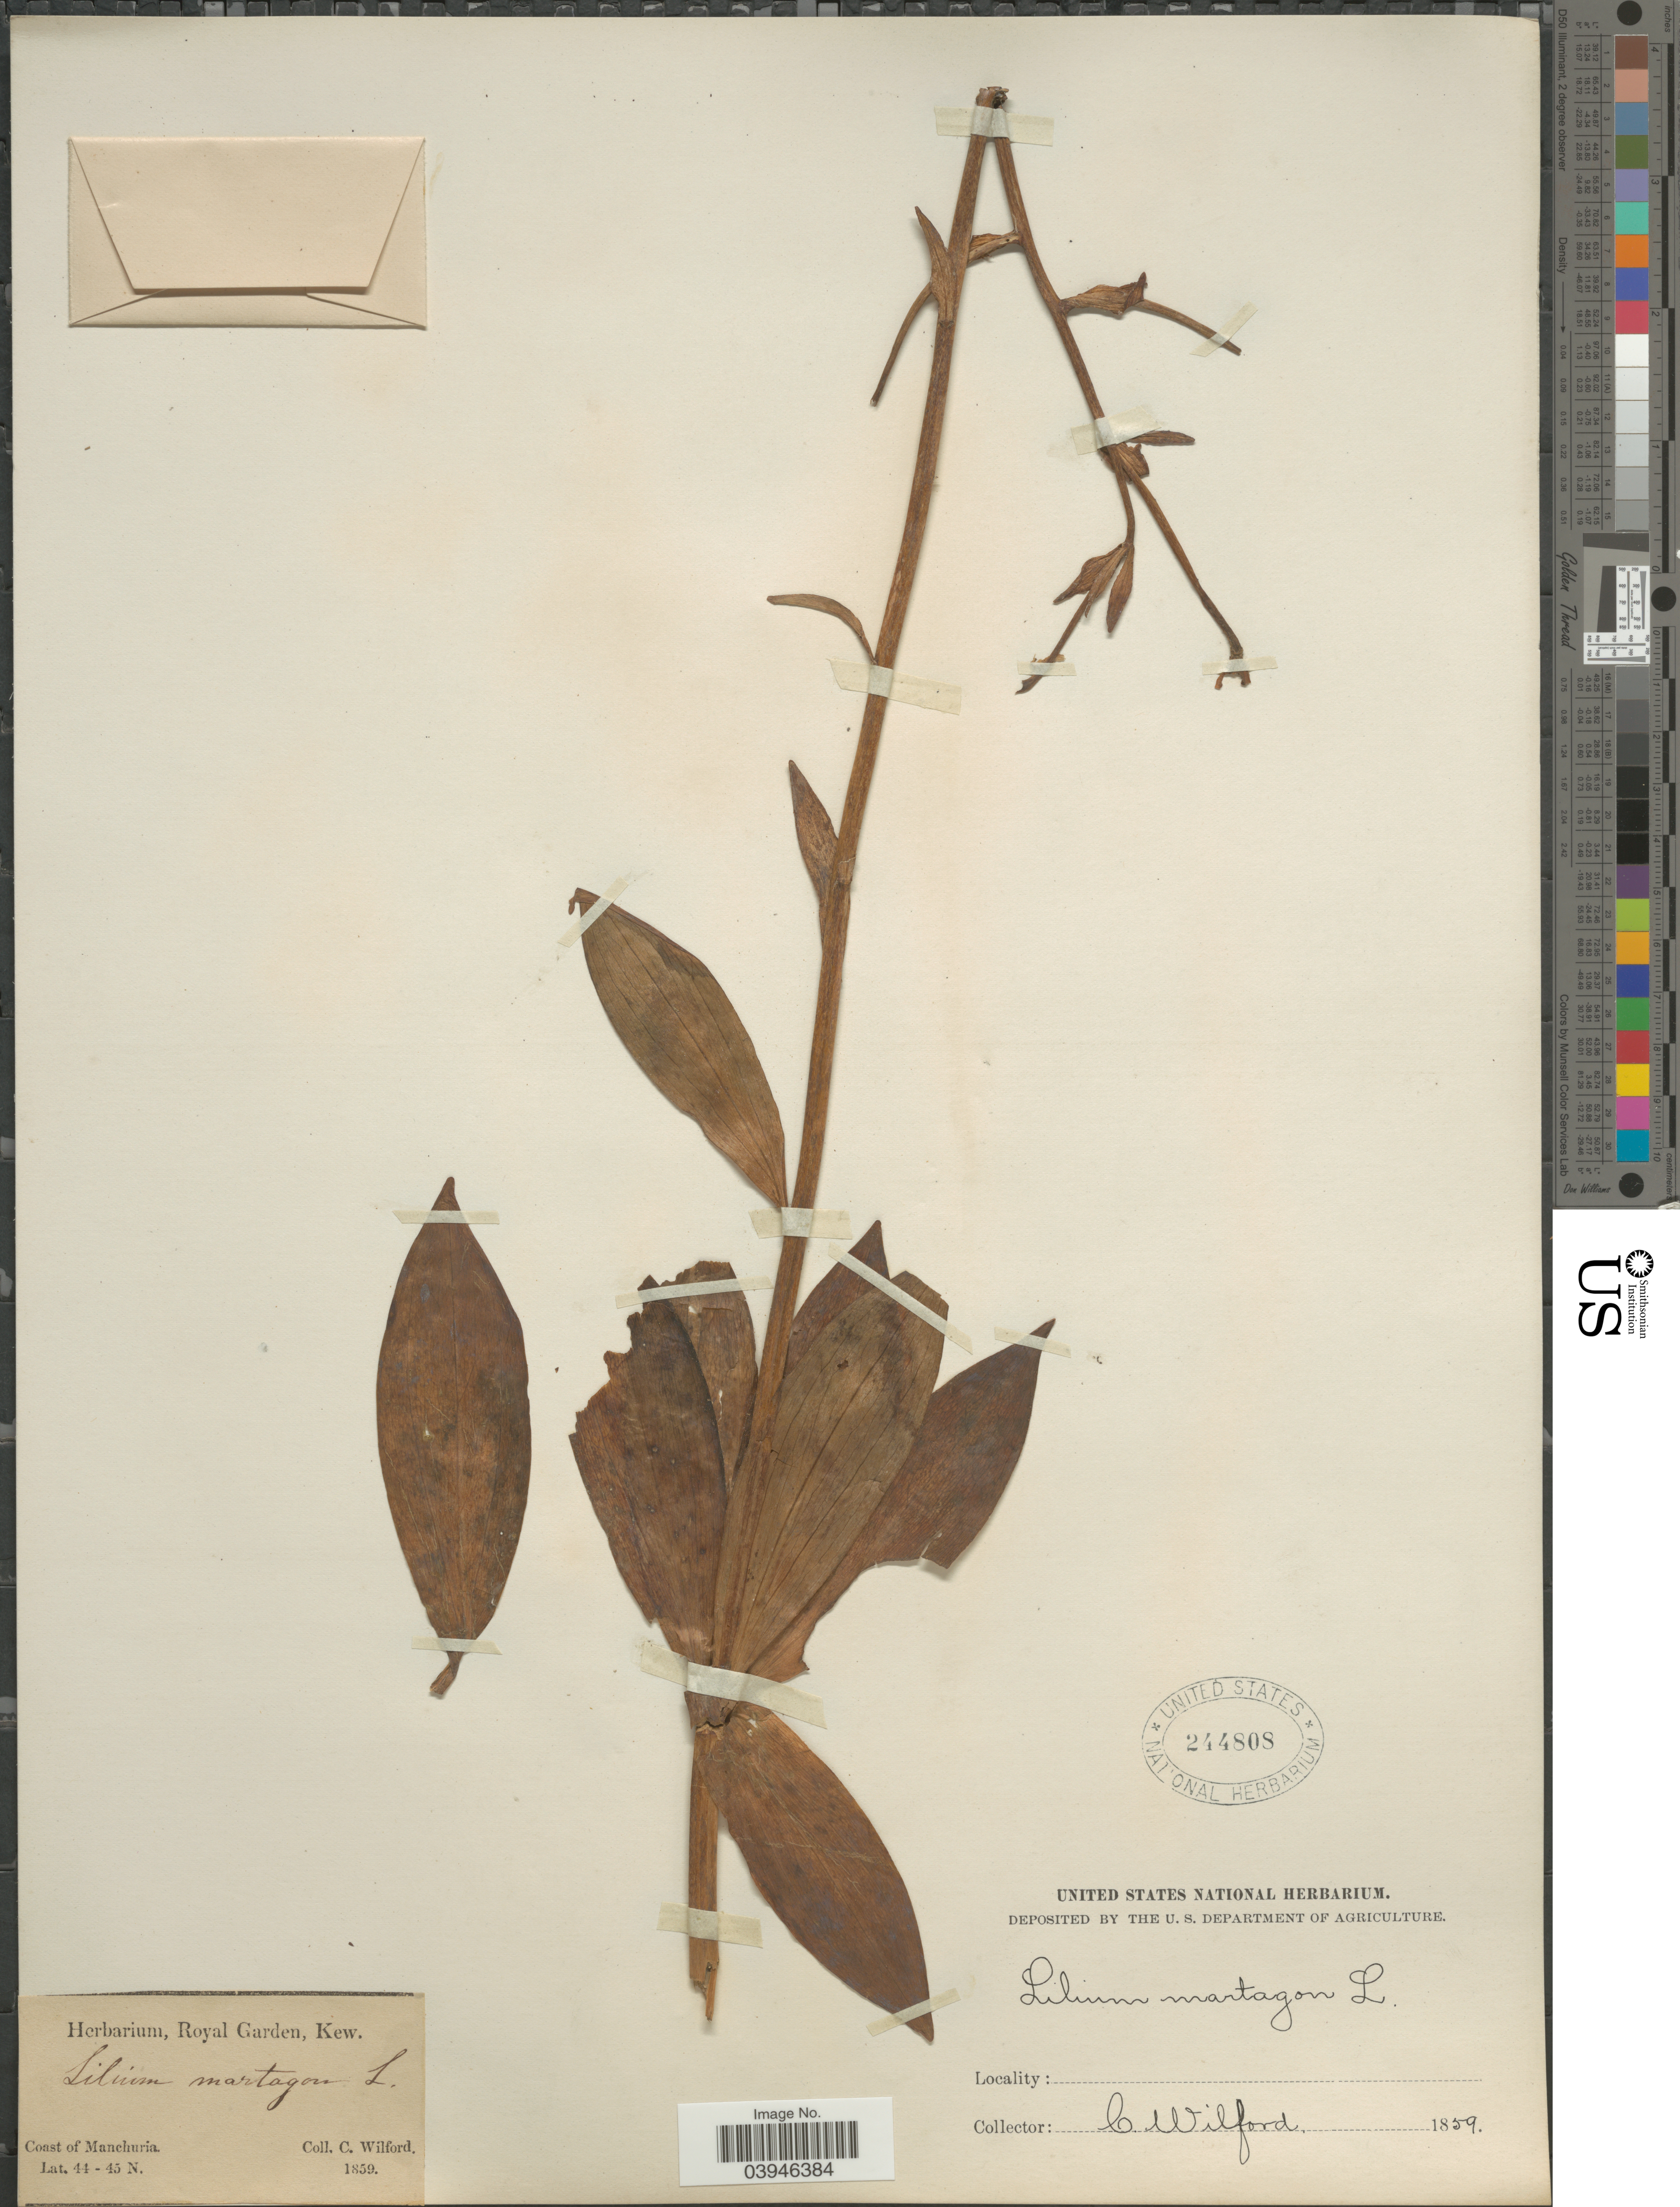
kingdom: Plantae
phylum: Tracheophyta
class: Liliopsida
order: Liliales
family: Liliaceae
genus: Lilium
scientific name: Lilium martagon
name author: L.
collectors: C. Wilford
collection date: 1859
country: China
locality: Coast of Manchuria.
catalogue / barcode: US 244808